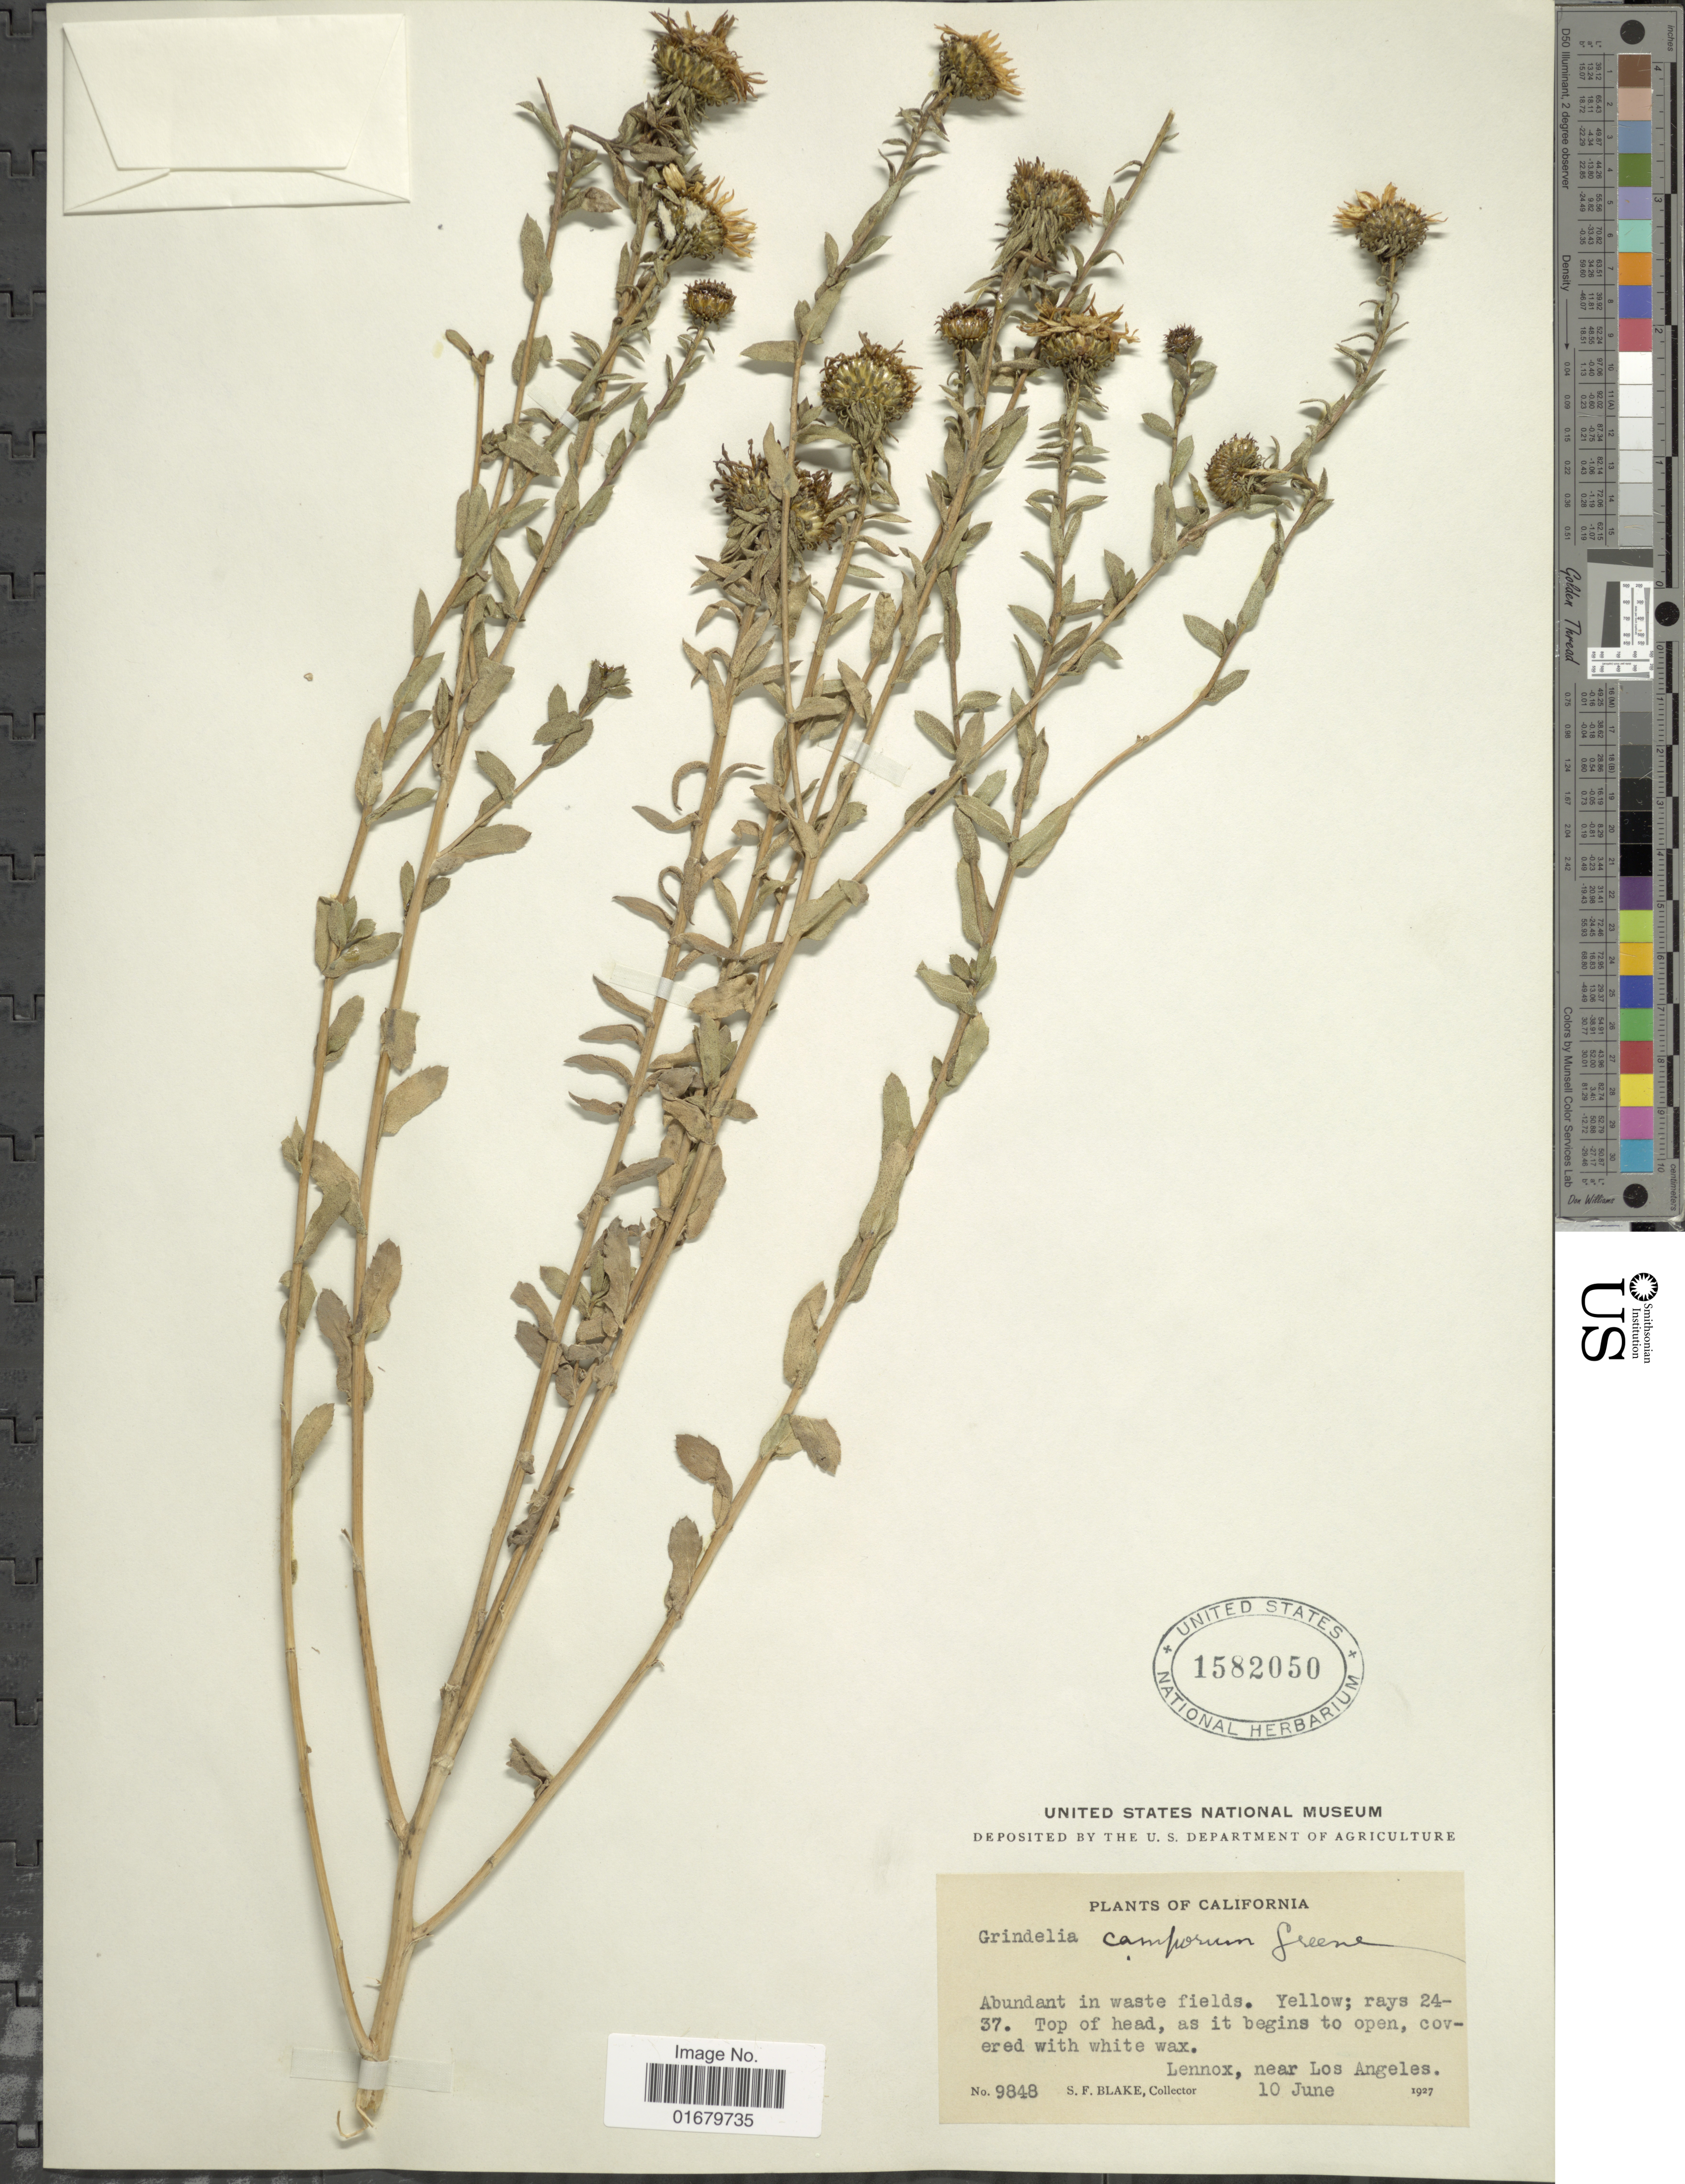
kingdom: Plantae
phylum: Tracheophyta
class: Magnoliopsida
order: Asterales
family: Asteraceae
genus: Grindelia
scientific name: Grindelia camporum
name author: Greene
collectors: S. Blake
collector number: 9848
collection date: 1927-06-10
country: United States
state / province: California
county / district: Los Angeles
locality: Lennox, near Los Angeles.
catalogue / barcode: US 1582050